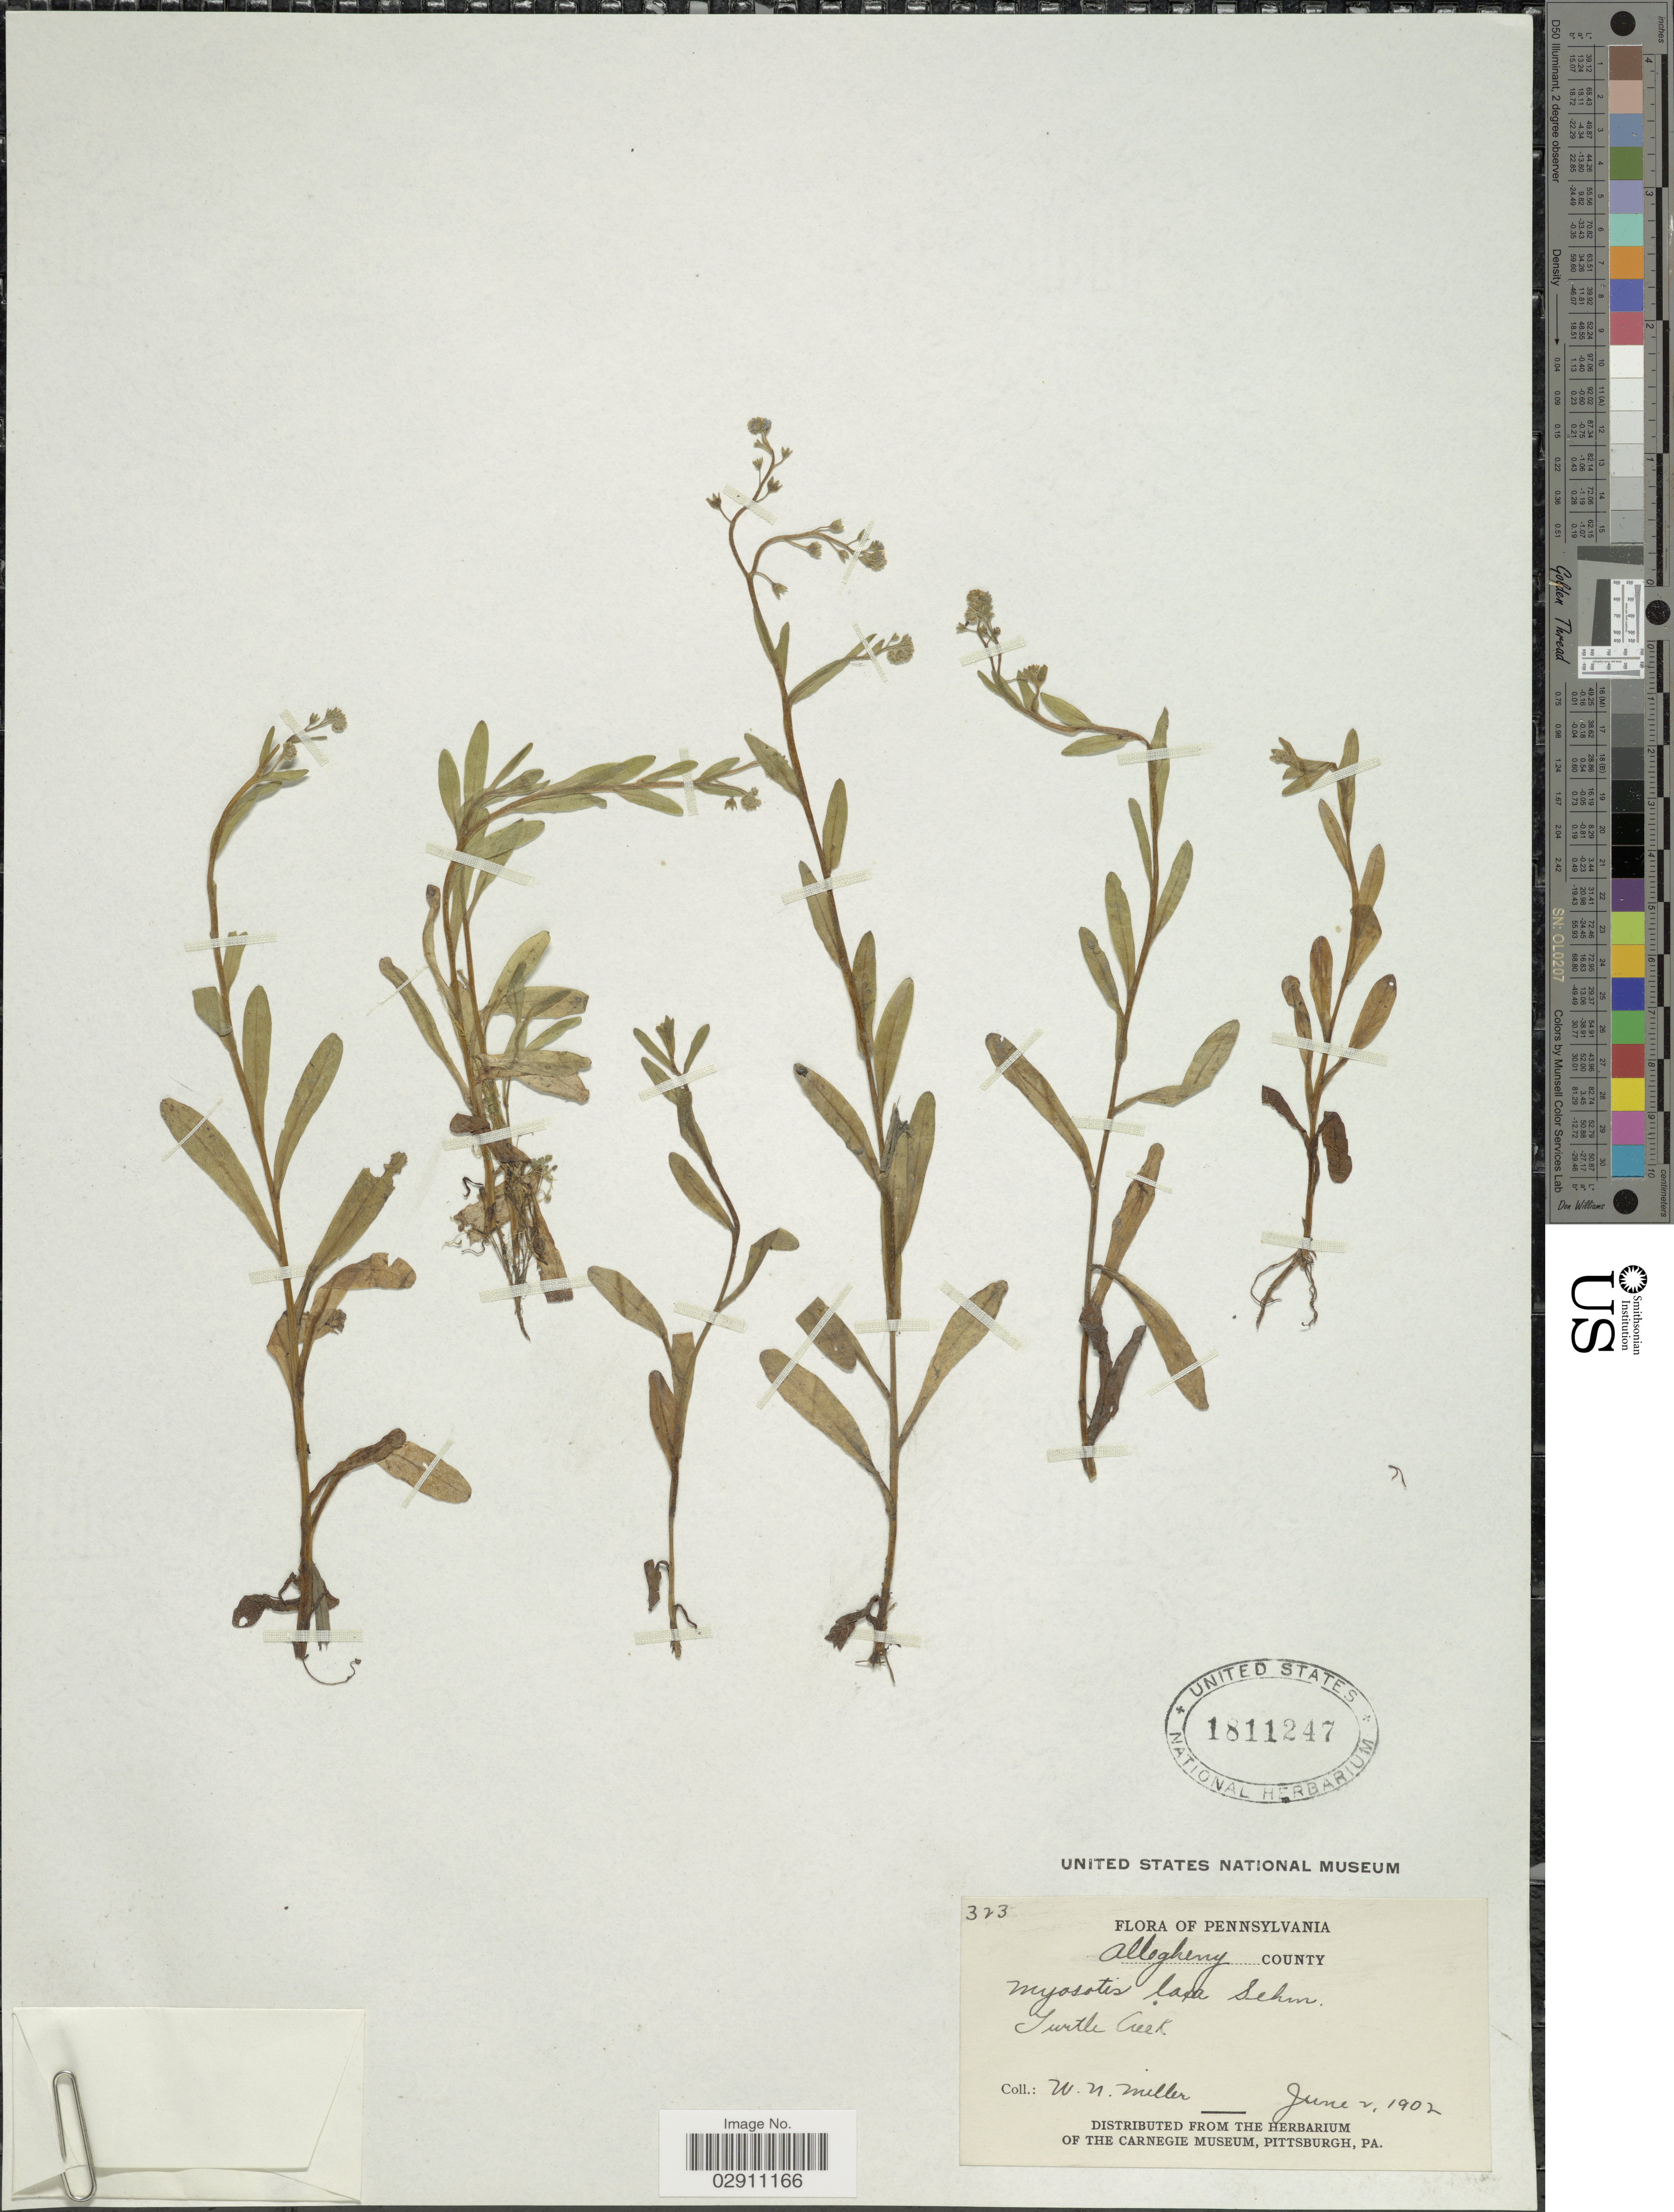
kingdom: Plantae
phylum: Tracheophyta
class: Magnoliopsida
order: Boraginales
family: Boraginaceae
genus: Myosotis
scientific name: Myosotis laxa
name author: F. Lehm.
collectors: W. Miller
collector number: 323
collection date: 1902-06-02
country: United States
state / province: Pennsylvania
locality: Allegheny County, Turtle Creek.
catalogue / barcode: US 1811247